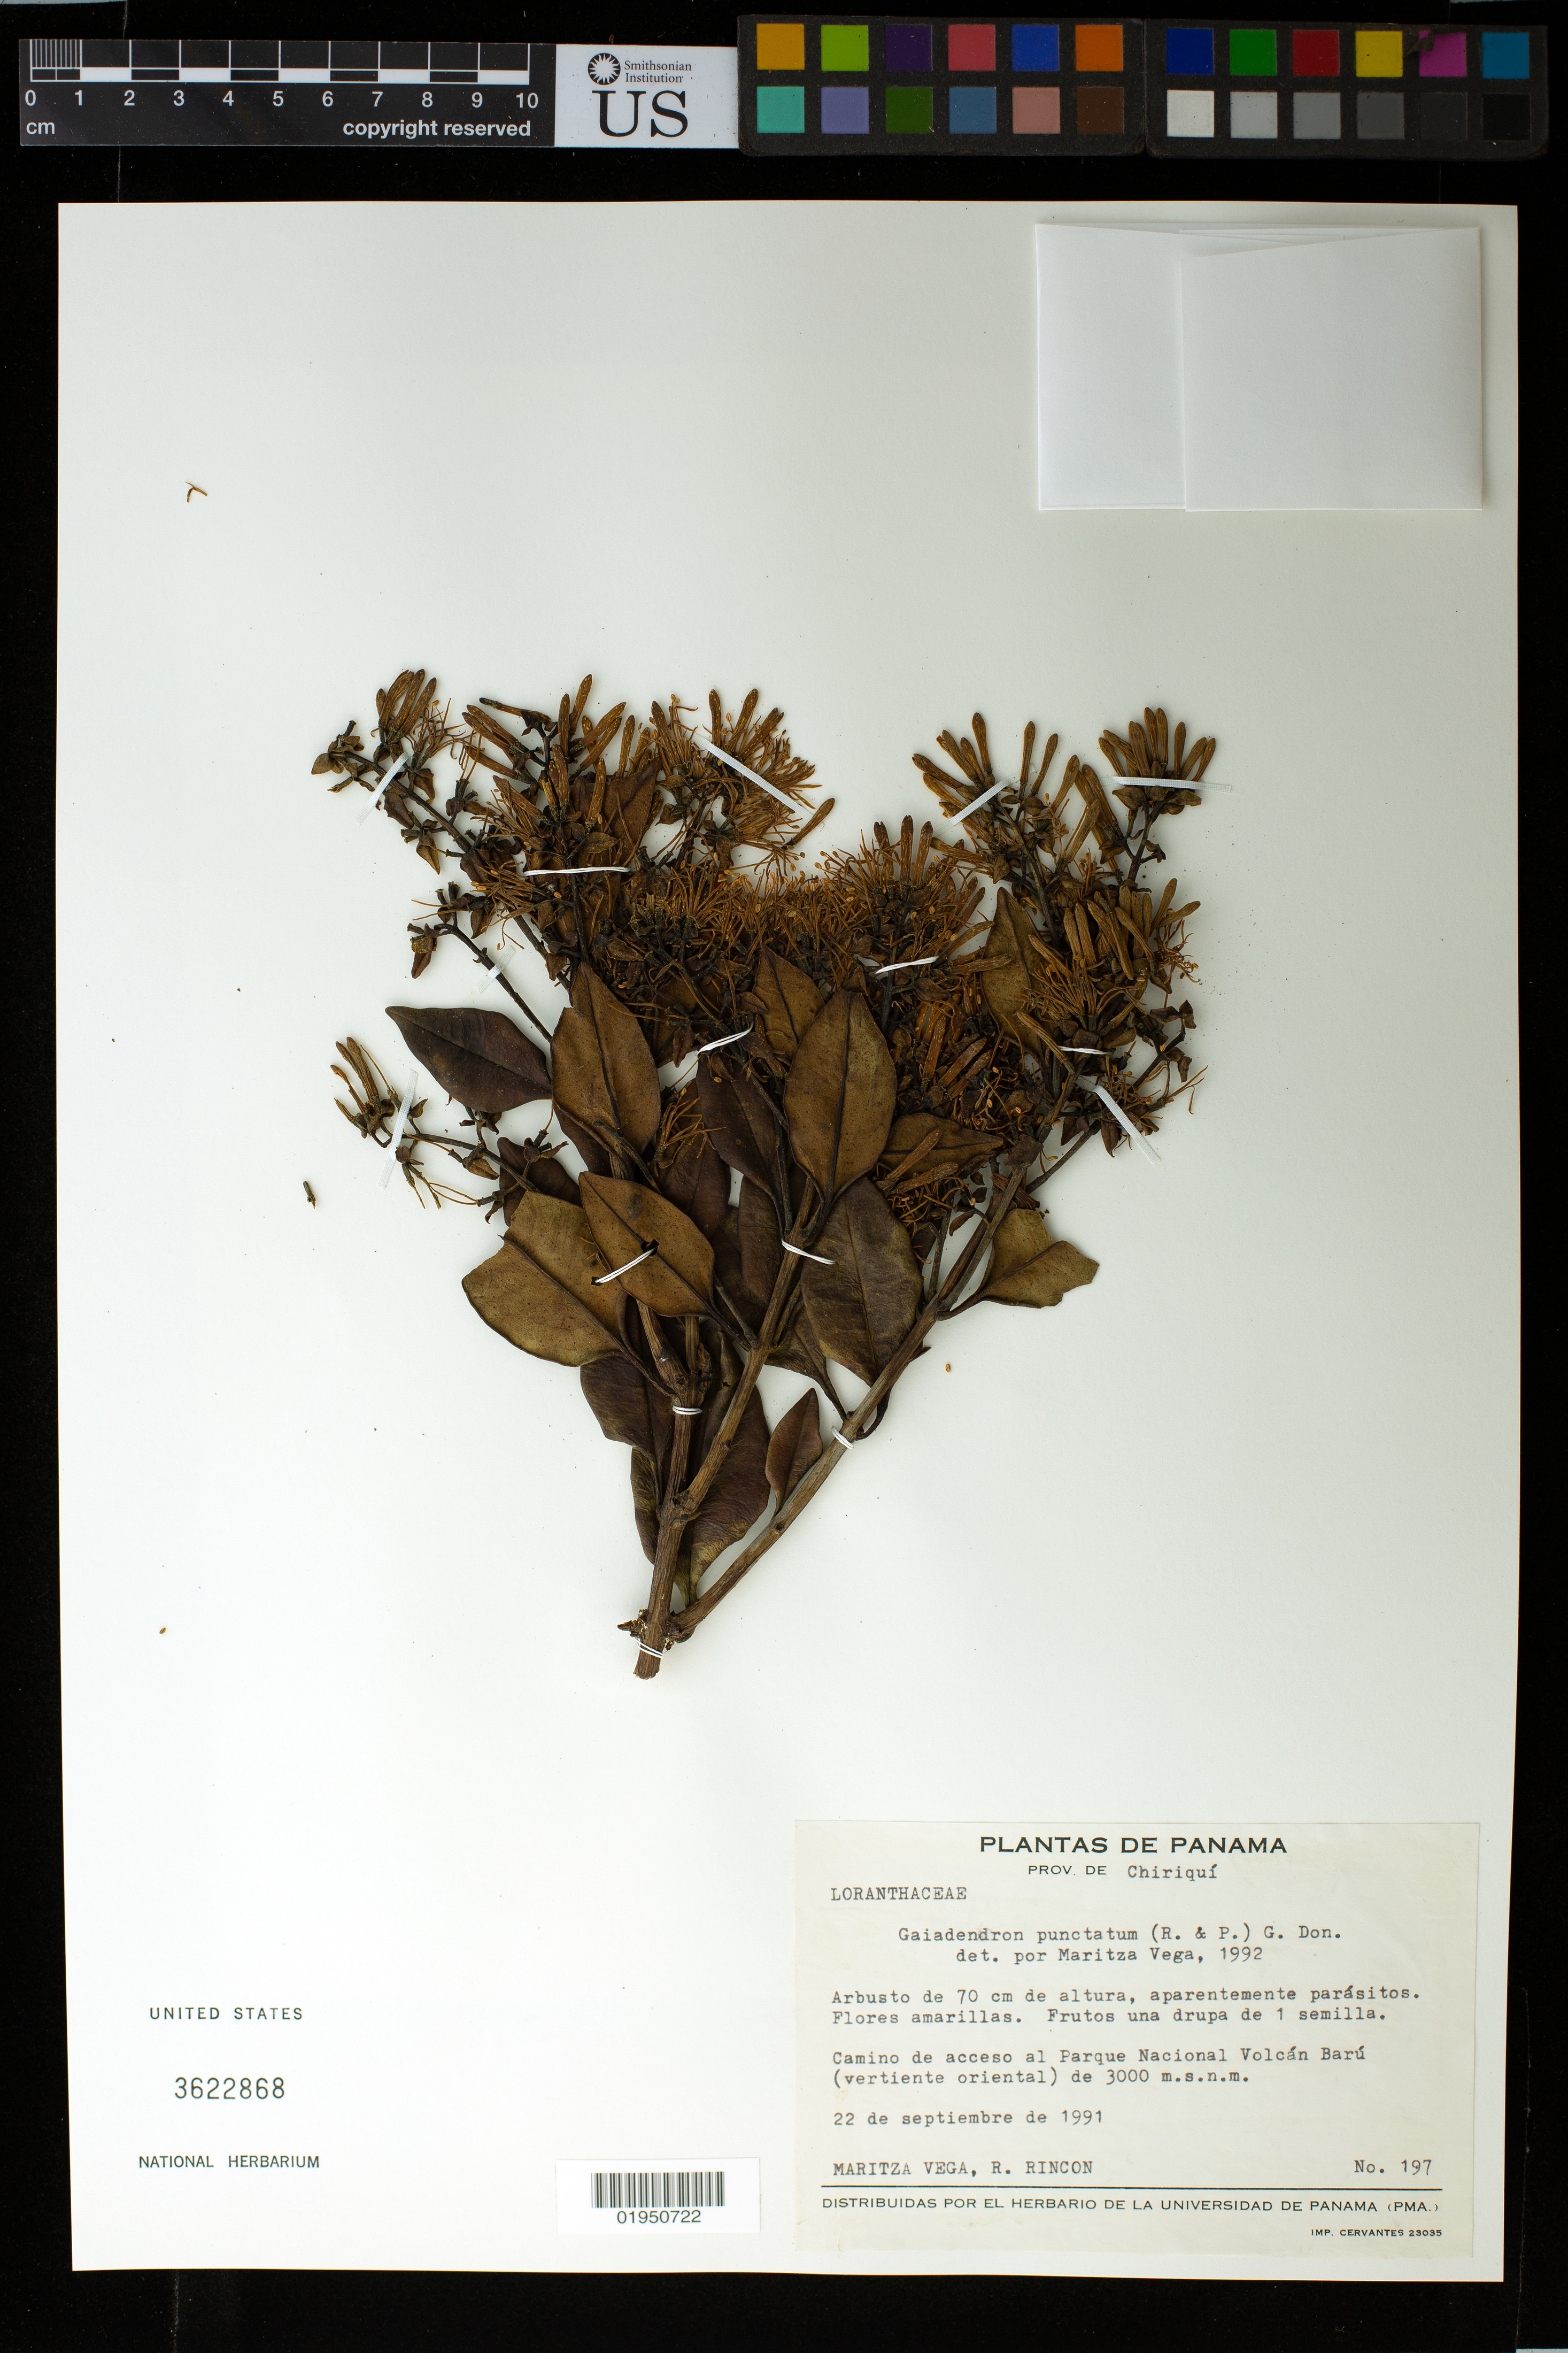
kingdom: Plantae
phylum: Tracheophyta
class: Magnoliopsida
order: Santalales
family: Loranthaceae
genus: Gaiadendron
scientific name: Gaiadendron punctatum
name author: (Ruiz & Pav.) G. Don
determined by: Vega, Maritza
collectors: M. Vega & R. Rincon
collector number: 197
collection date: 1991-09-22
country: Panama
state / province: Chiriqui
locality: Camino de acceso al Parque Nacional Volcan Baru (vertiente oriental)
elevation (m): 3000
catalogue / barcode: US 3622868